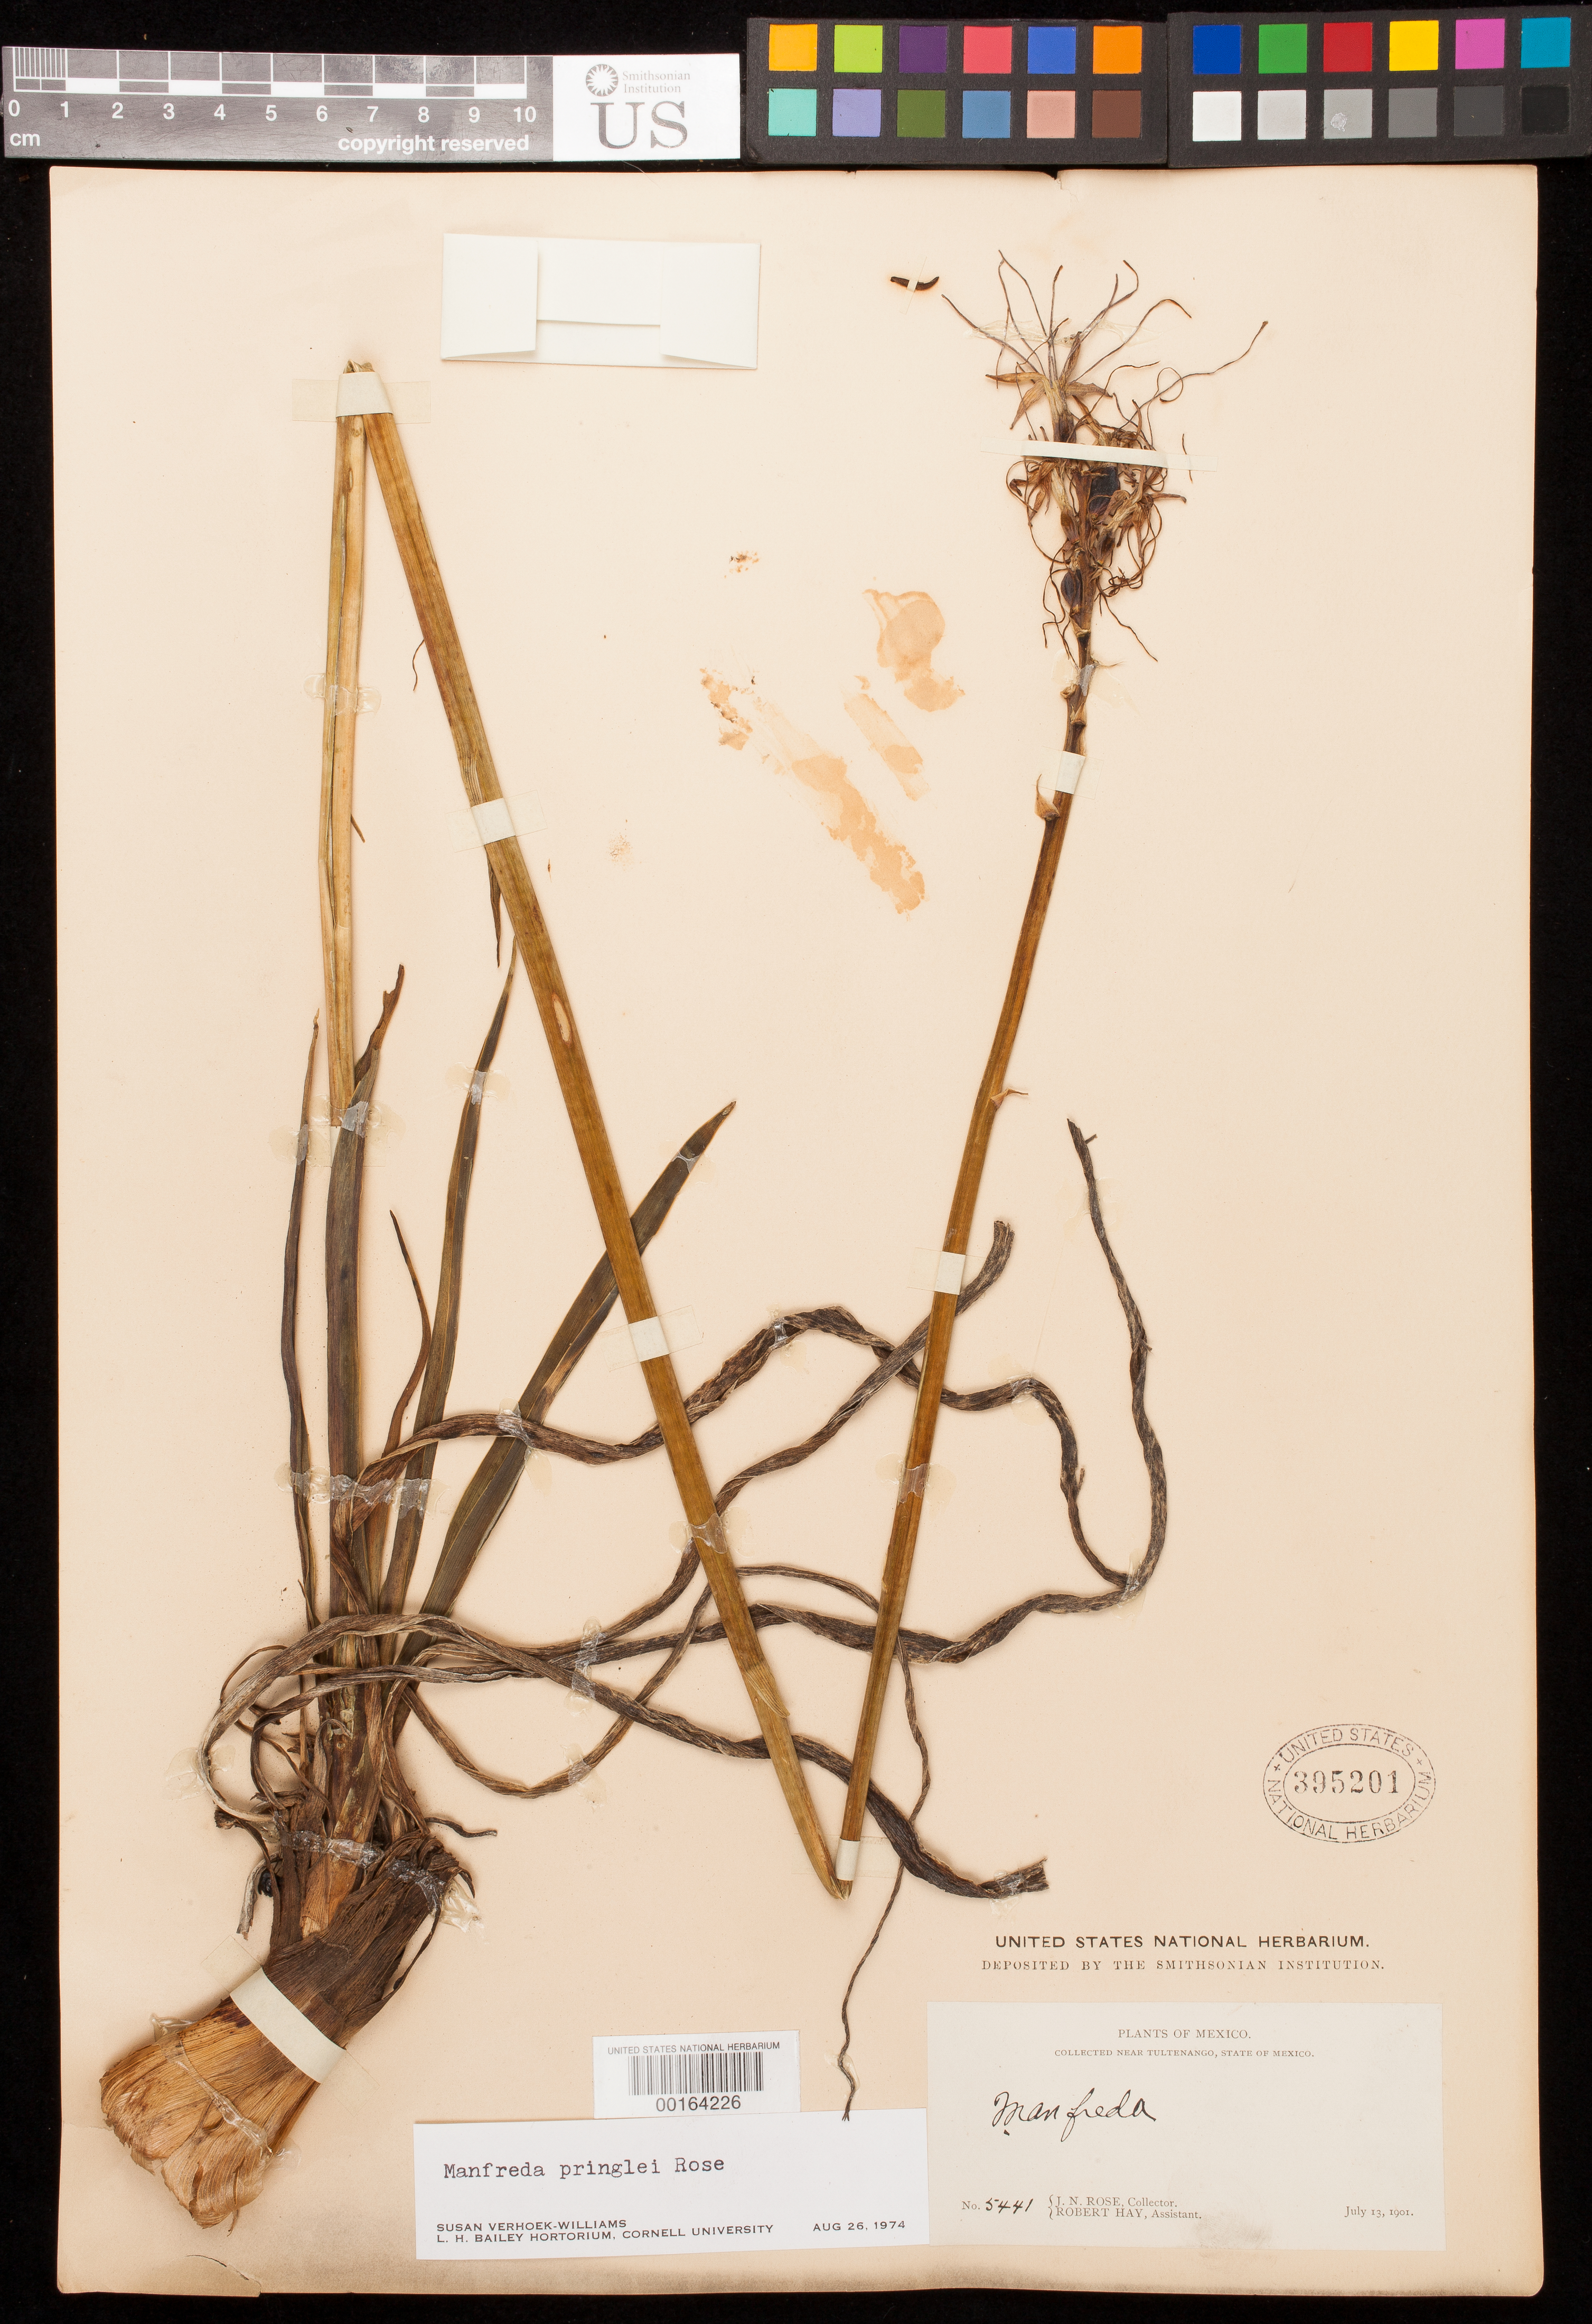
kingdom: Plantae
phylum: Tracheophyta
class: Liliopsida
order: Asparagales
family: Asparagaceae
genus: Manfreda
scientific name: Manfreda pringlei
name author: Rose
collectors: J. N. Rose & R. H. Hay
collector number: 5441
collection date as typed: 13 Jul 1901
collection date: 1901-07-13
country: Mexico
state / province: Morelos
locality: Near tultenango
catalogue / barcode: US 395201